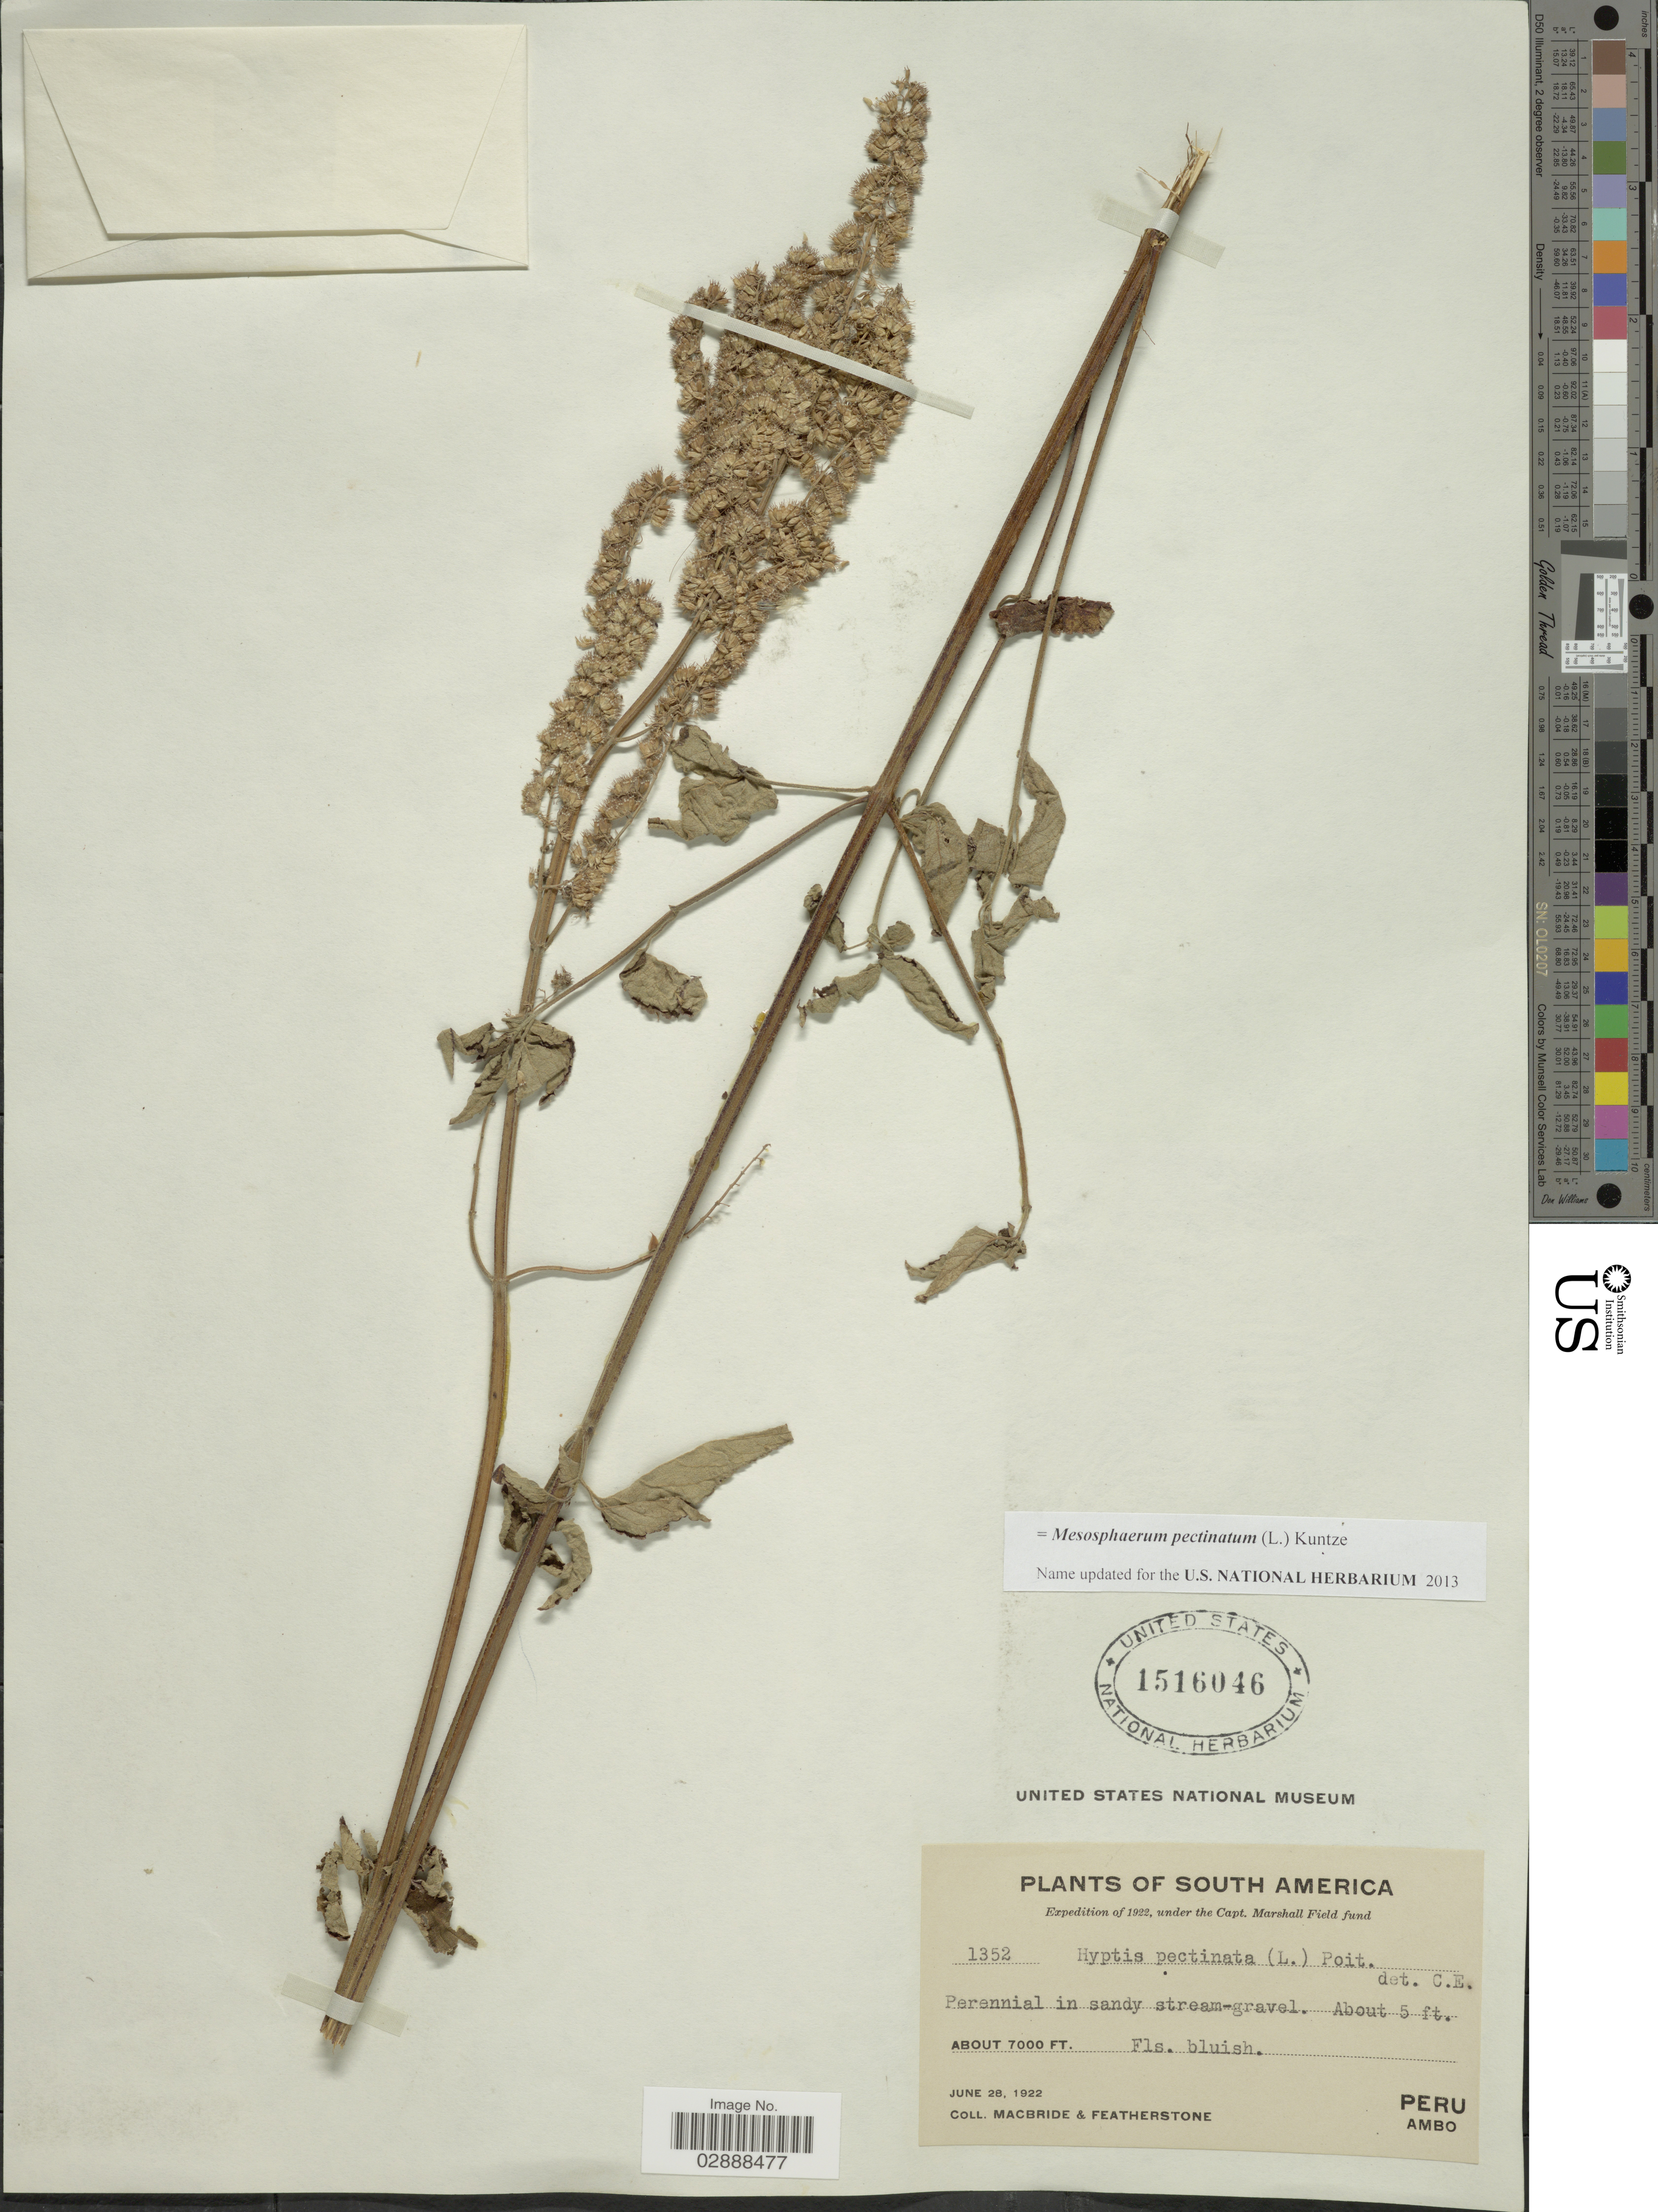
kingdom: Plantae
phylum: Tracheophyta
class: Magnoliopsida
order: Lamiales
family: Lamiaceae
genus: Mesosphaerum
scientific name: Mesosphaerum pectinatum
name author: (L.) Kuntze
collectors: Macbride, -- & -. Featherstone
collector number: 1352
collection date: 1922-06-28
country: Peru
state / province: Huánuco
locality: Ambo.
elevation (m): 2134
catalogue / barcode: US 1516046